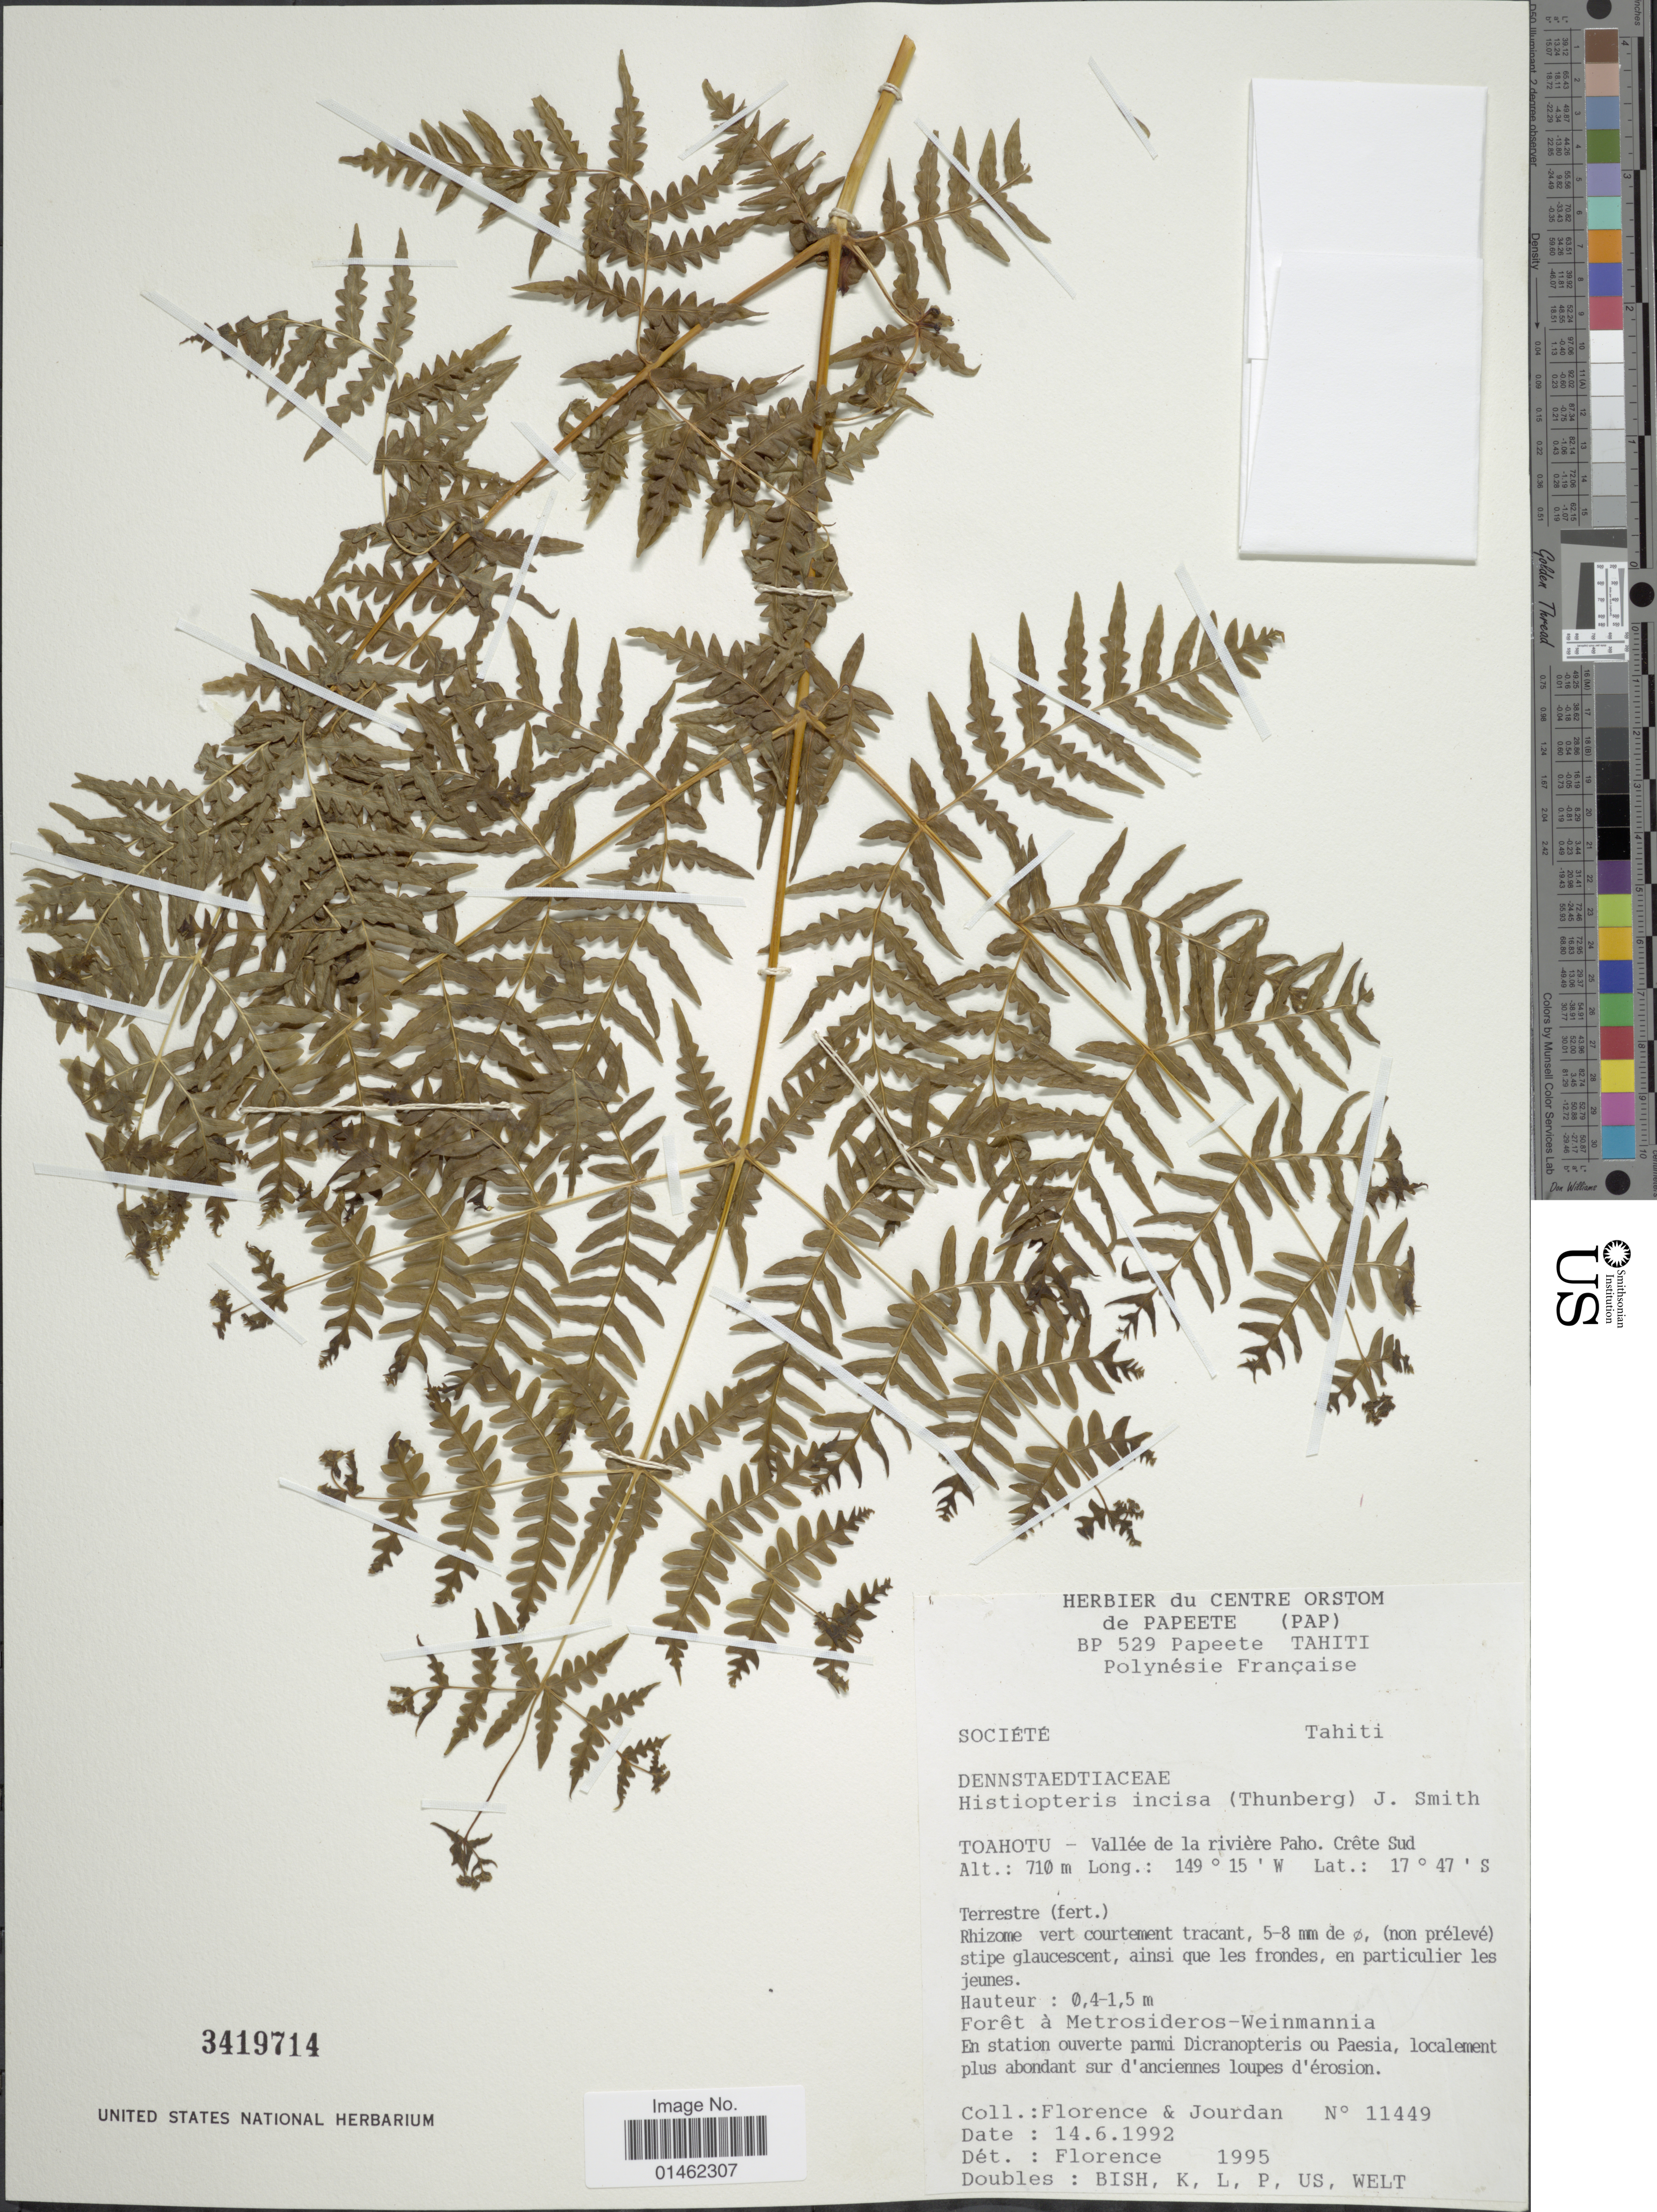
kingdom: Plantae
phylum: Tracheophyta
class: Polypodiopsida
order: Polypodiales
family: Dennstaedtiaceae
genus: Histiopteris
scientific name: Histiopteris incisa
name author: (Thunb.) J. Sm.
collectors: -. Florence & Jourdan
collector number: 11449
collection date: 1992-06-14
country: French Polynesia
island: Tahiti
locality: Tahiti, Toahotu - Vallée de la rivière Paho. Crête Sud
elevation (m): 710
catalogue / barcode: US 3419714